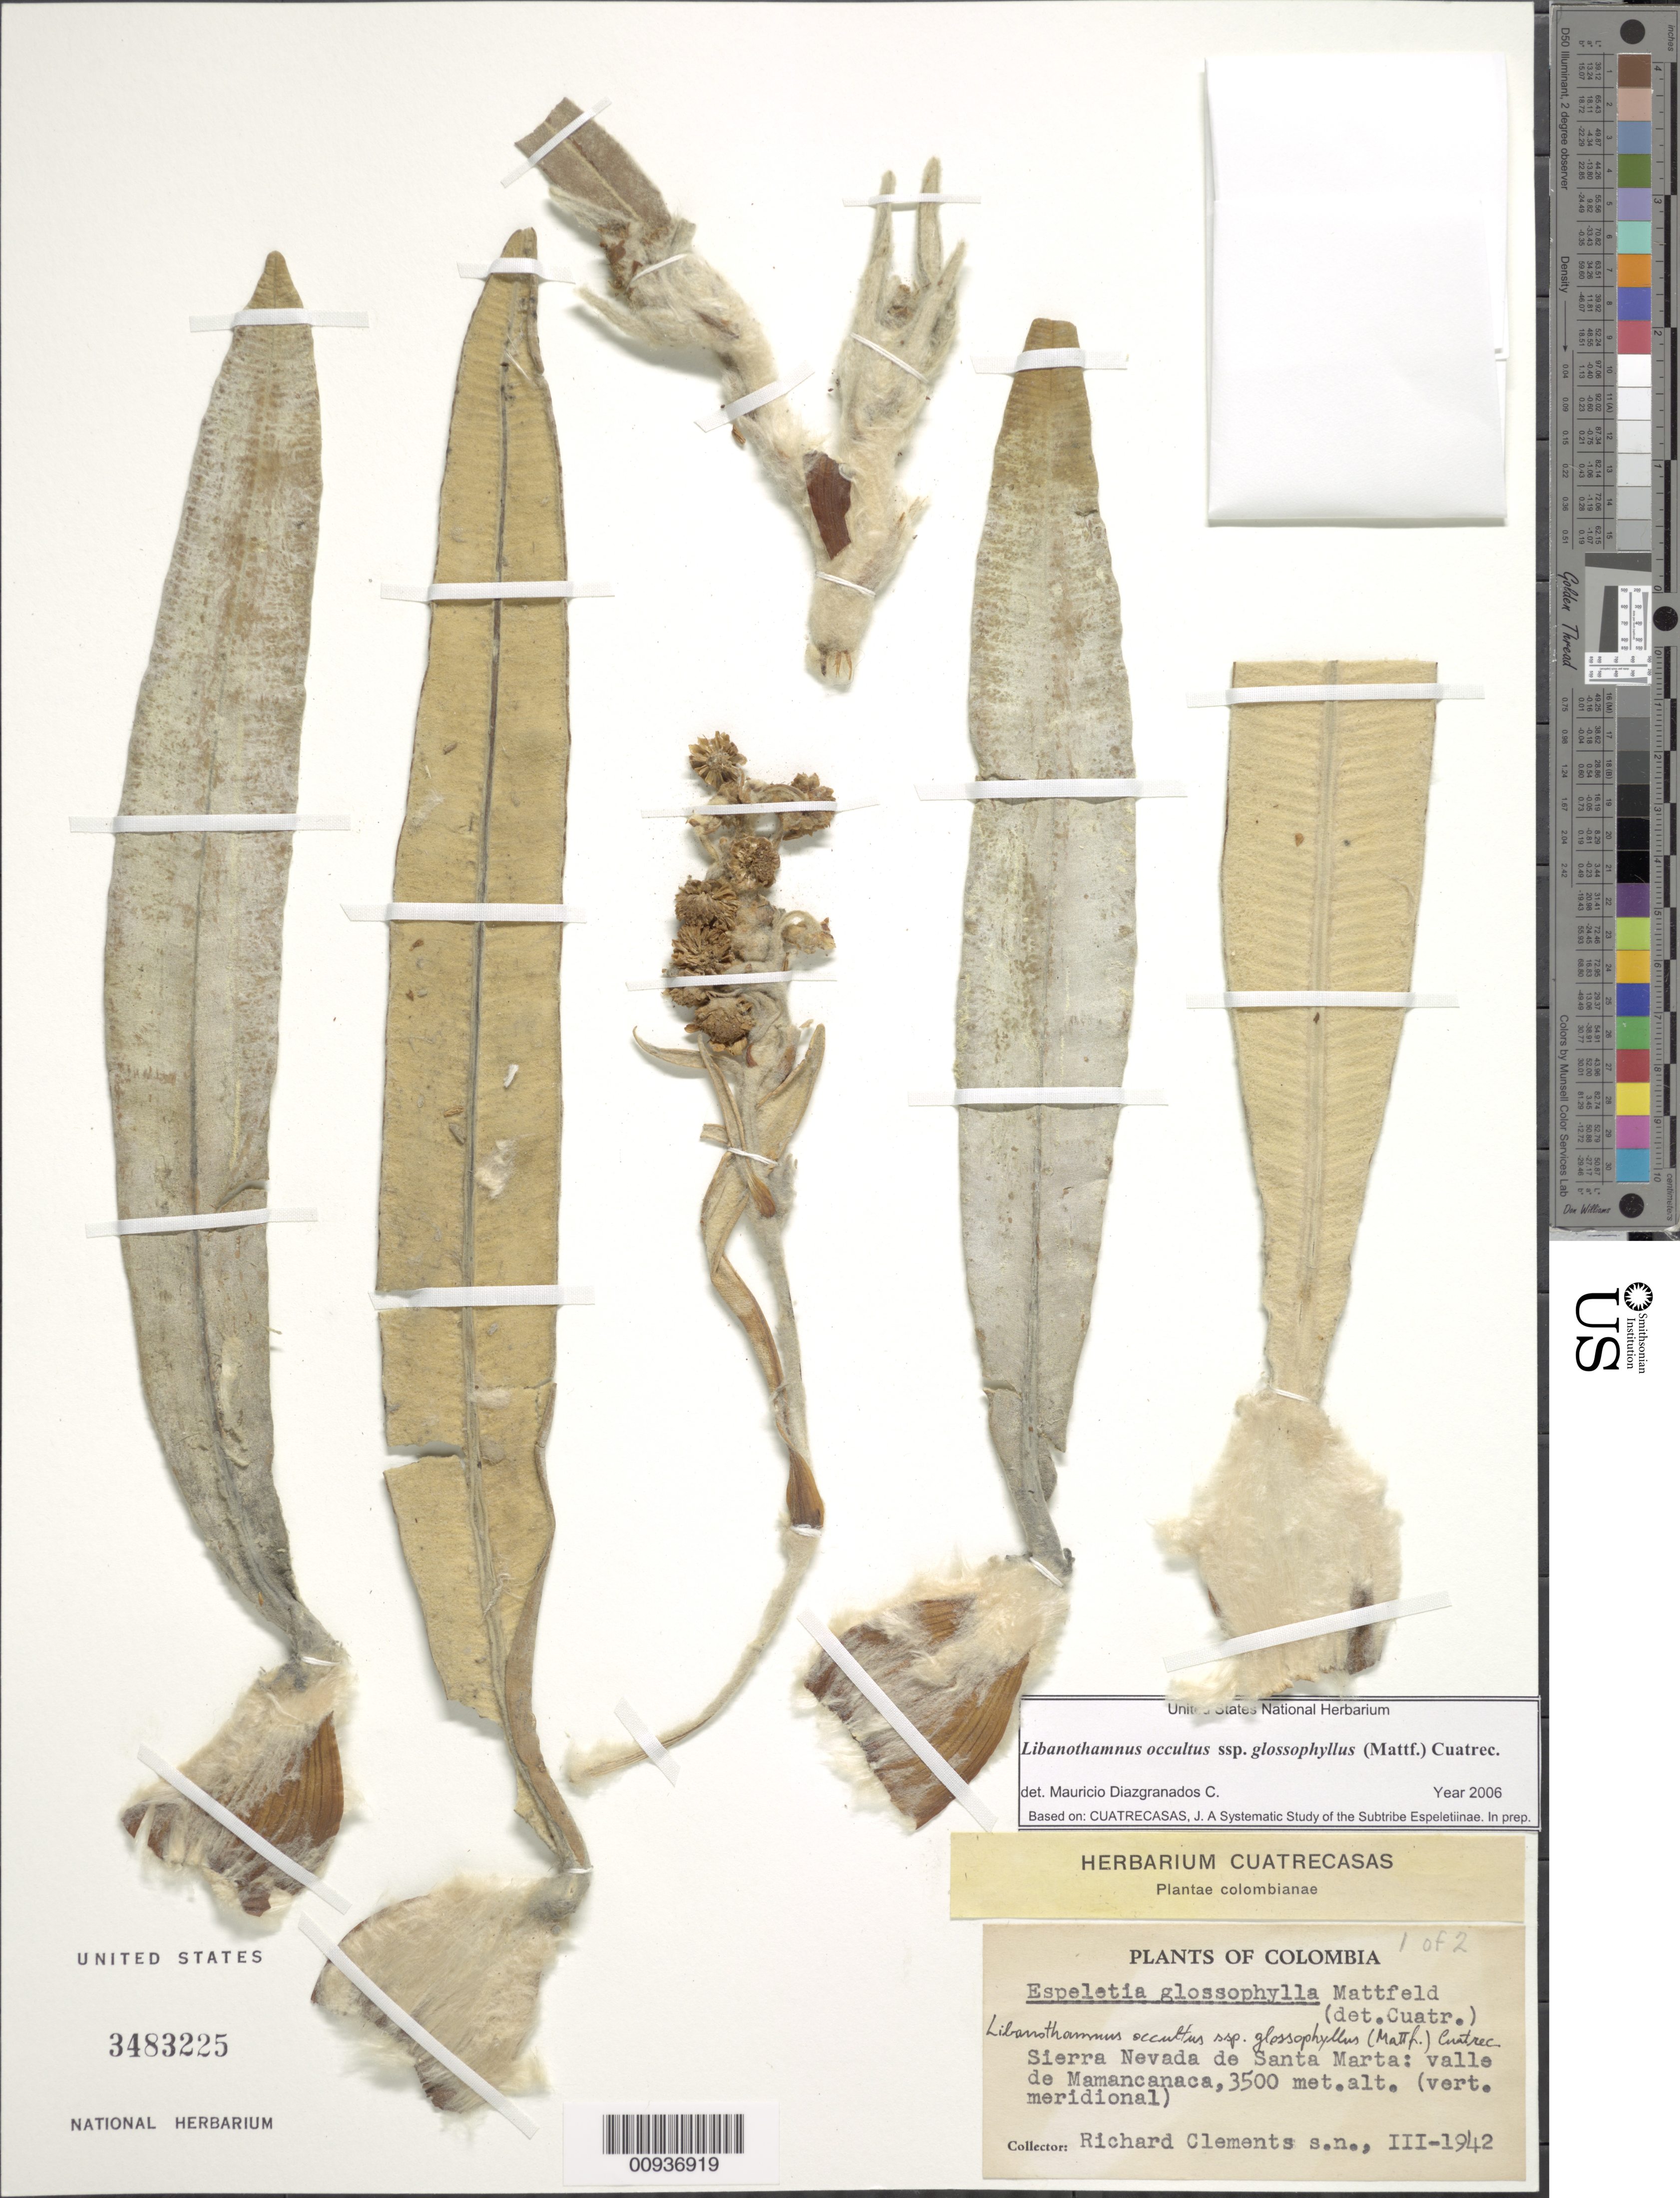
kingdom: Plantae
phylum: Tracheophyta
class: Magnoliopsida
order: Asterales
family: Asteraceae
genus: Libanothamnus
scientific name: Libanothamnus occultus subsp. glossophyllus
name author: (Mattf.) Cuatrec.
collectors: R. Clements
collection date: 1942-03-01/1942-03-31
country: Colombia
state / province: Magdalena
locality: Sierra Nevada de Santa Marta: valle de Mamancanaca (vert. Meridional).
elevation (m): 3500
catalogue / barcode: US 3483225